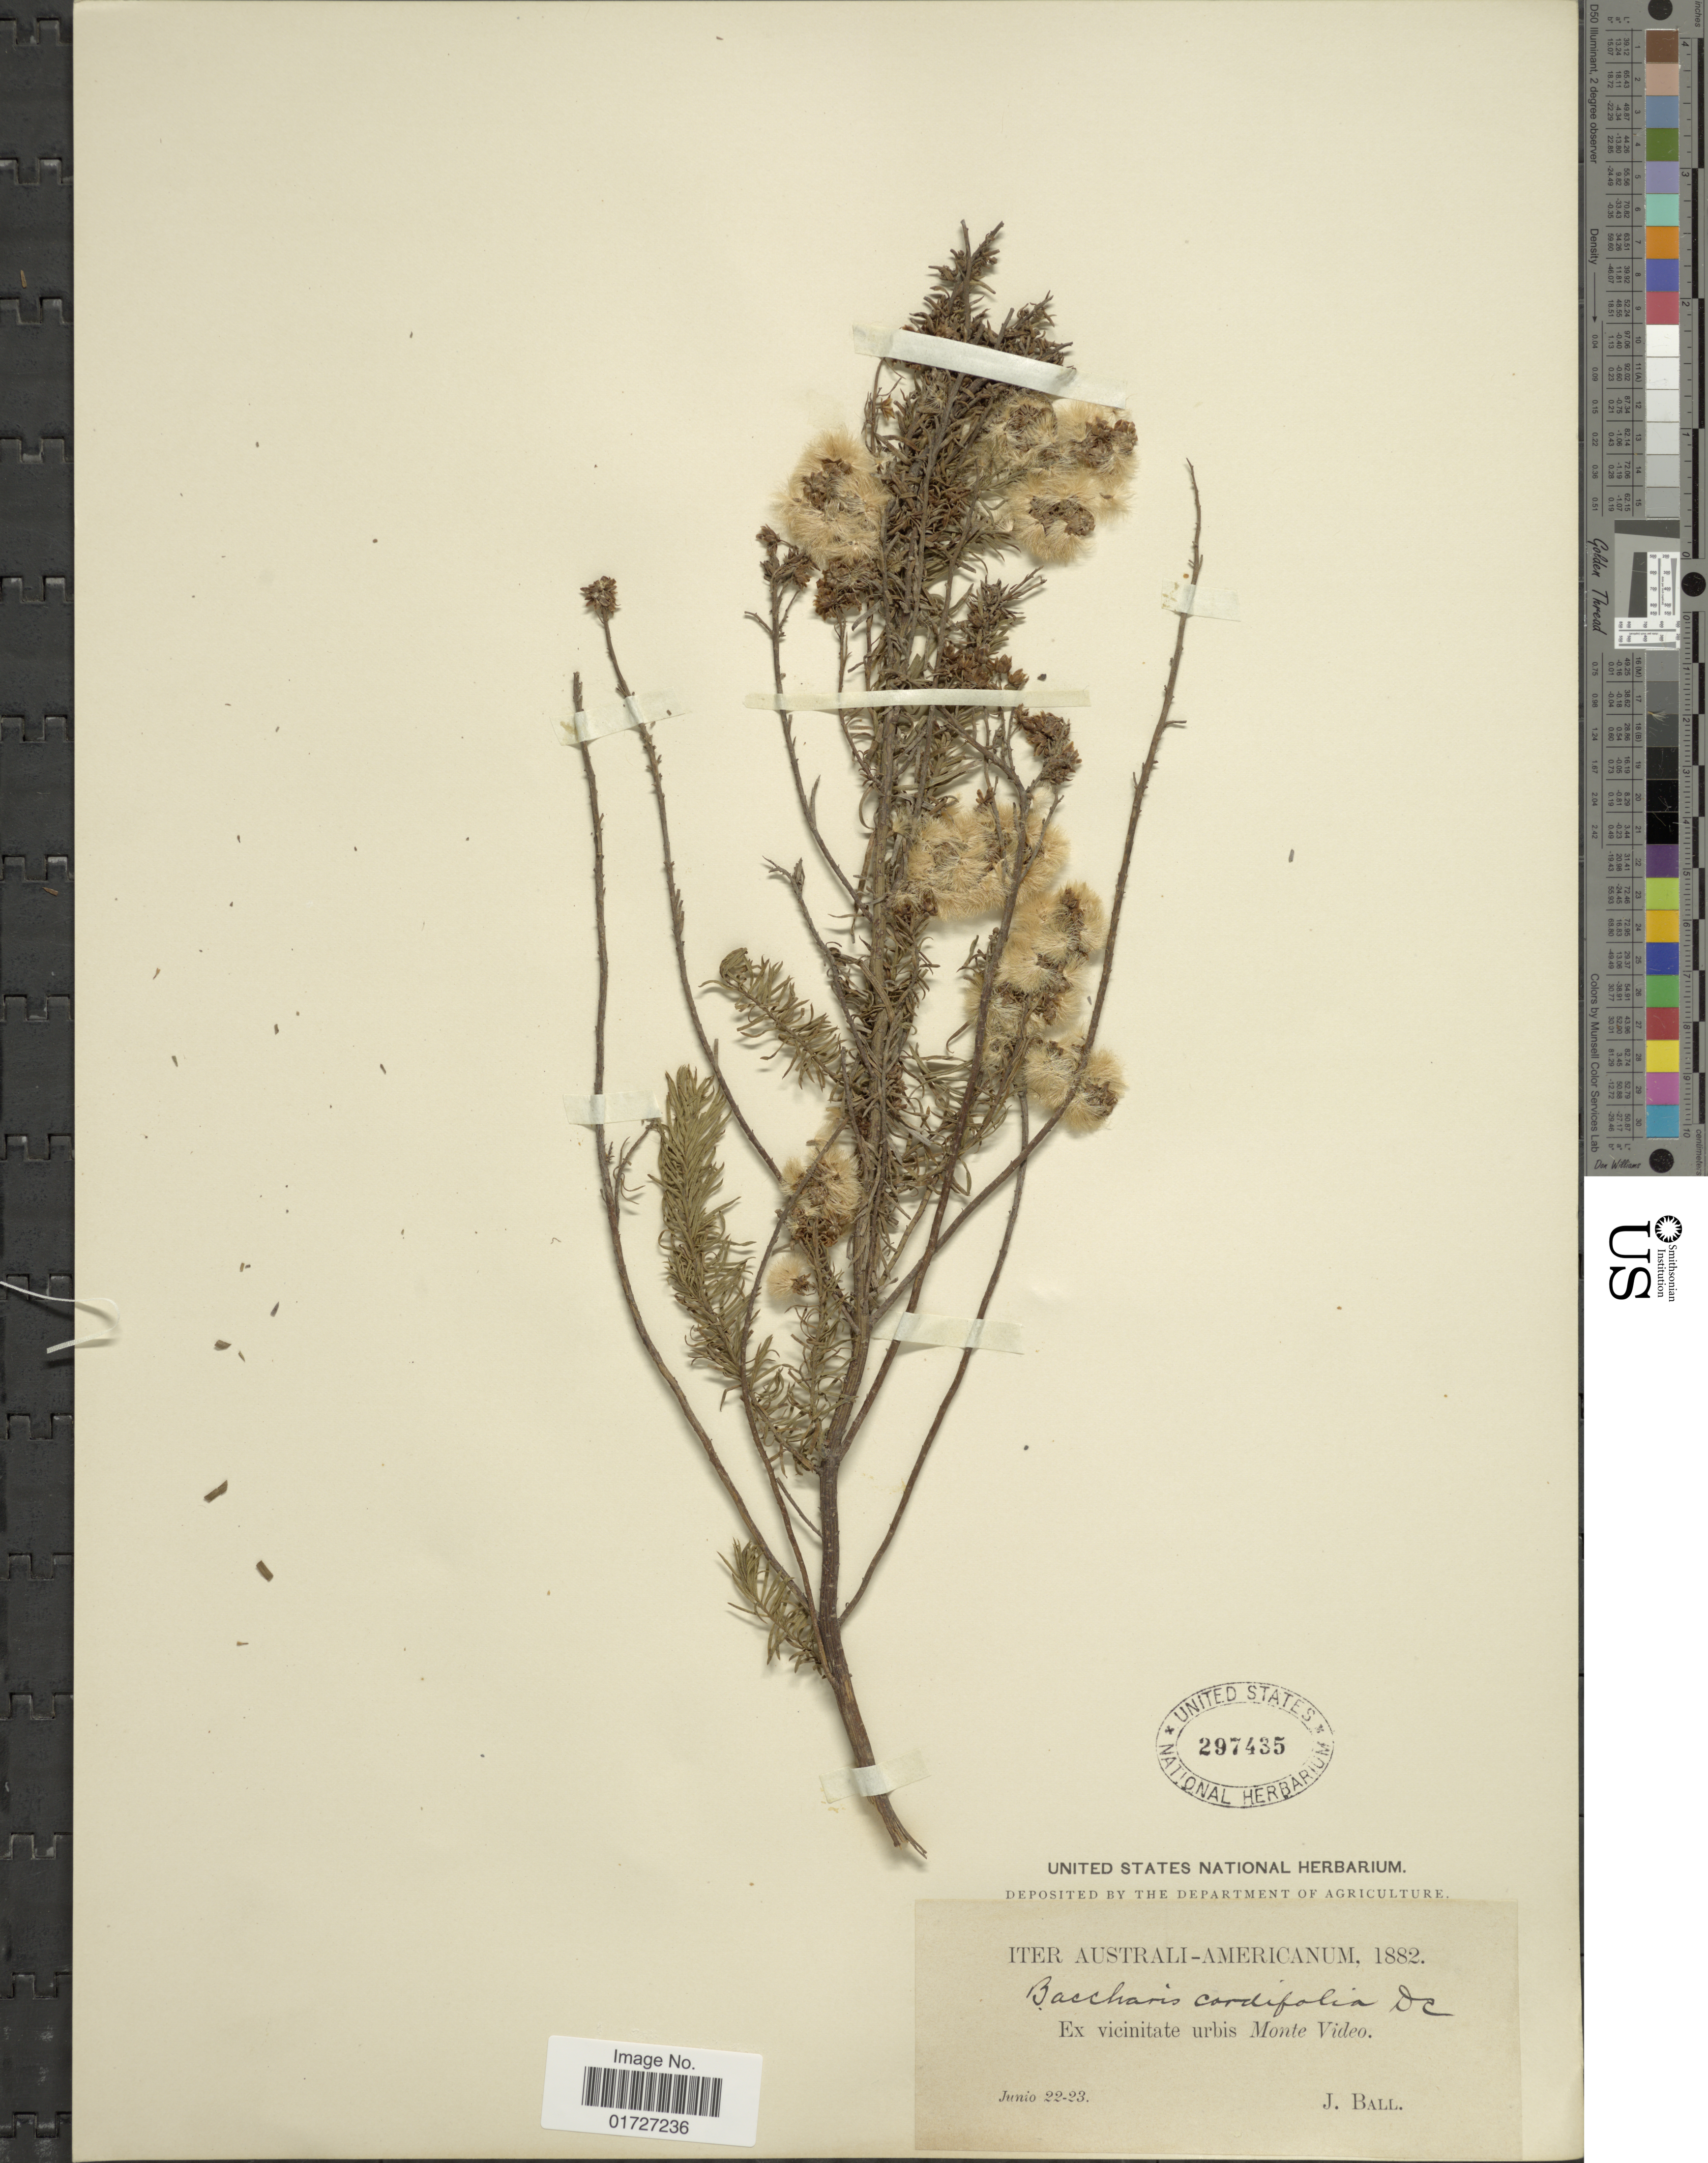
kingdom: Plantae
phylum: Tracheophyta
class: Magnoliopsida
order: Asterales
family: Asteraceae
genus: Baccharis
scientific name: Baccharis coridifolia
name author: DC.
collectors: J. Ball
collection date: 1882-06-22/1882-06-23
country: Uruguay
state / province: Montevideo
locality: Australi-Americanum, Monte Video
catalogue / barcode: US 297435